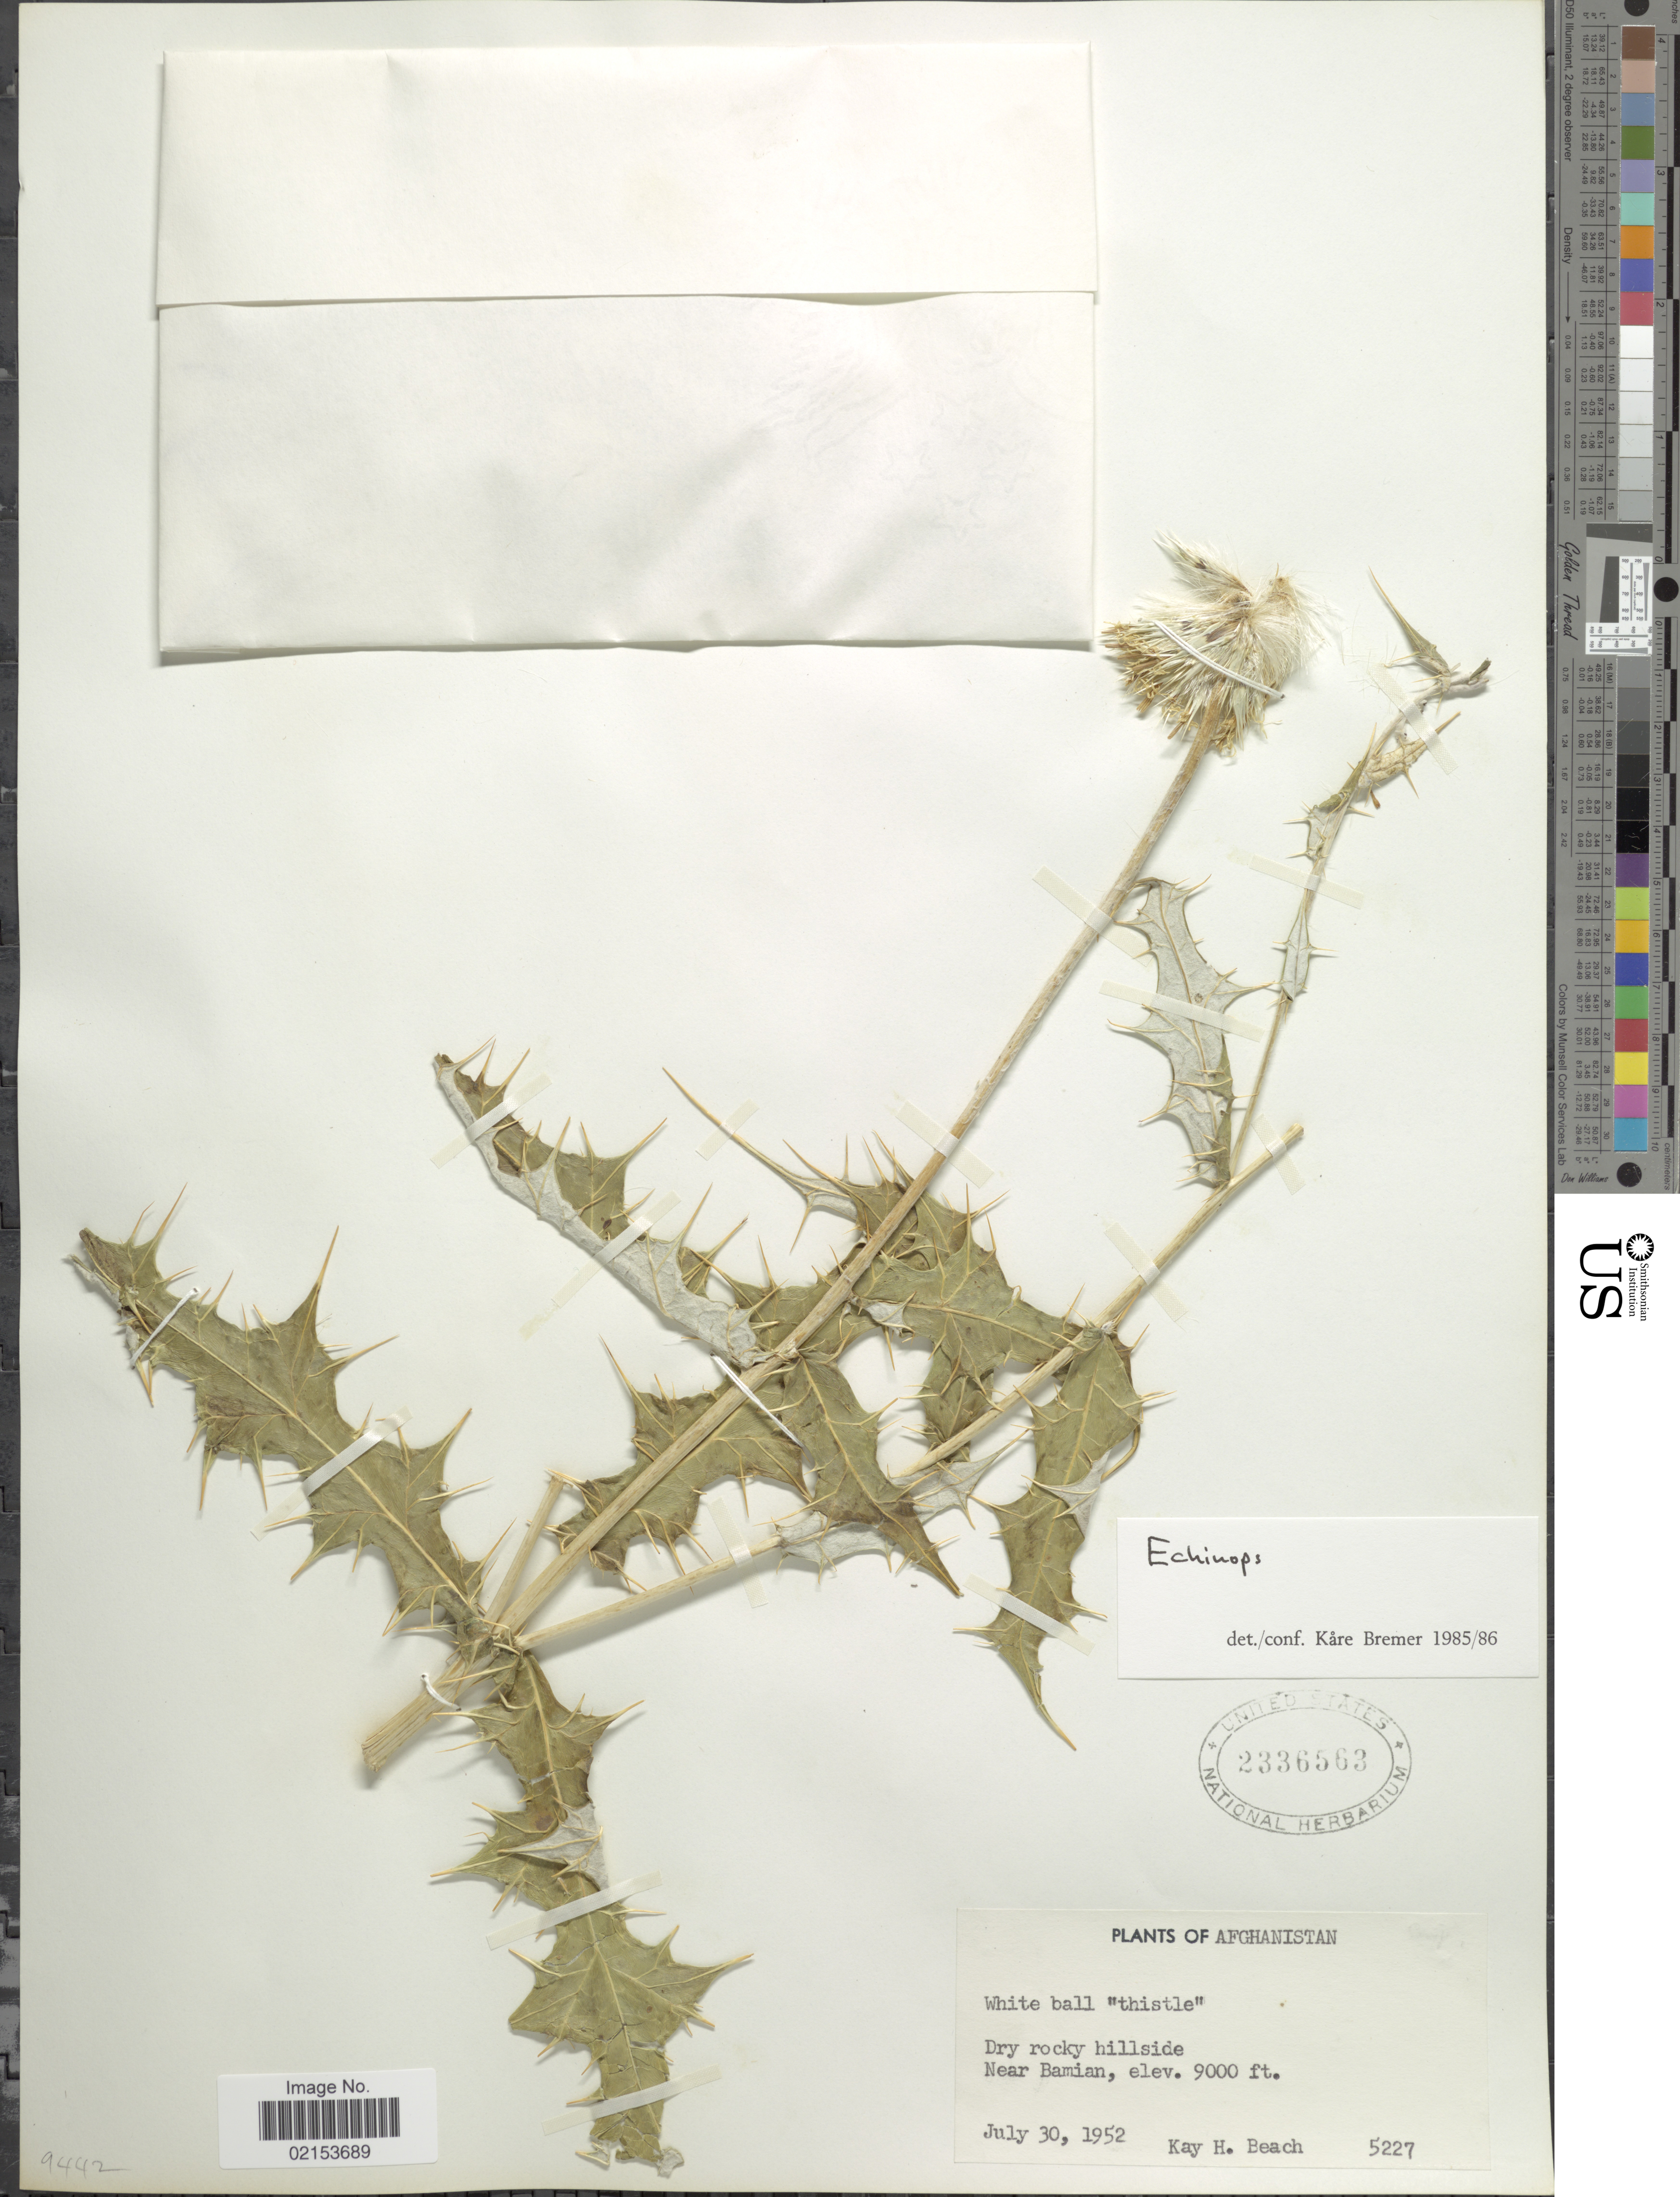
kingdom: Plantae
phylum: Tracheophyta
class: Magnoliopsida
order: Asterales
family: Asteraceae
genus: Echinops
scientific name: Echinops sp.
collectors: K. H. Beach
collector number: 5227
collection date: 1952-07-30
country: Afghanistan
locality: Near Bamian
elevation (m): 2743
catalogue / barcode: US 2336563